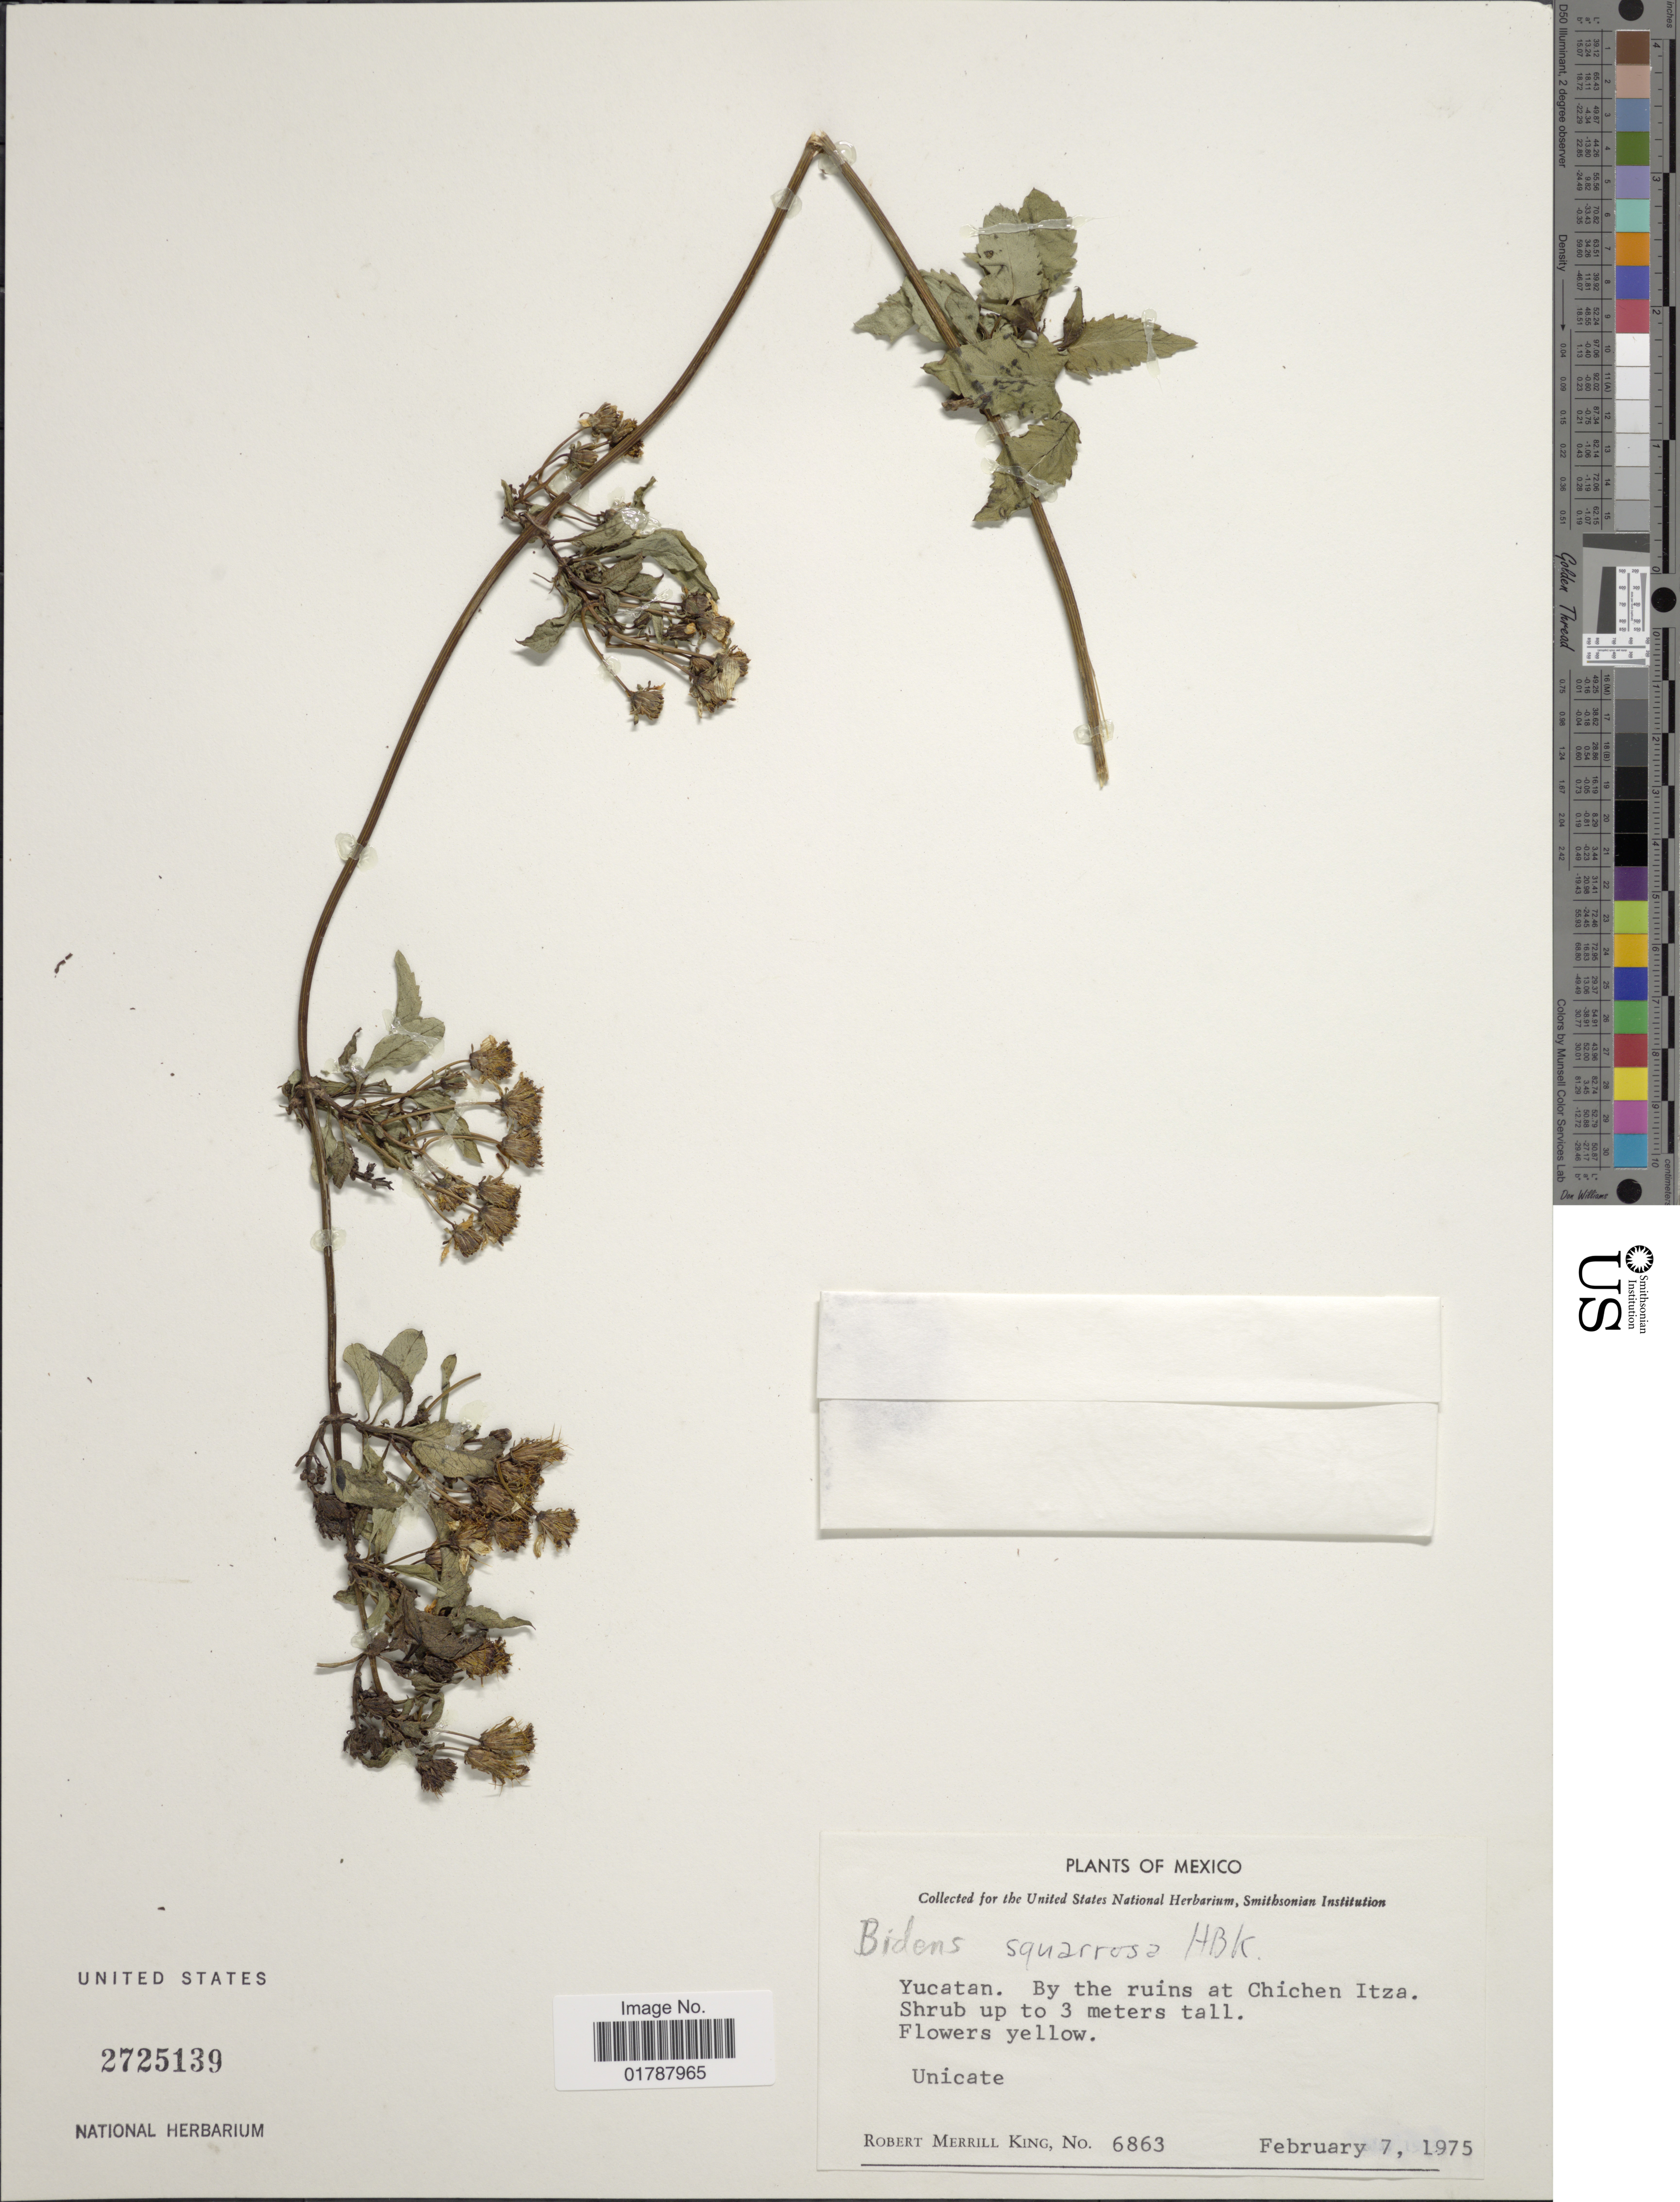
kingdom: Plantae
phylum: Tracheophyta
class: Magnoliopsida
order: Asterales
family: Asteraceae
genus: Bidens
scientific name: Bidens squarrosa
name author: Kunth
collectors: R. M. King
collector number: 6863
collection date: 1975-02-07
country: Mexico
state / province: Yucatán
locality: Yucatan, By the ruins at Chichen Itza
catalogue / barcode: US 2725139